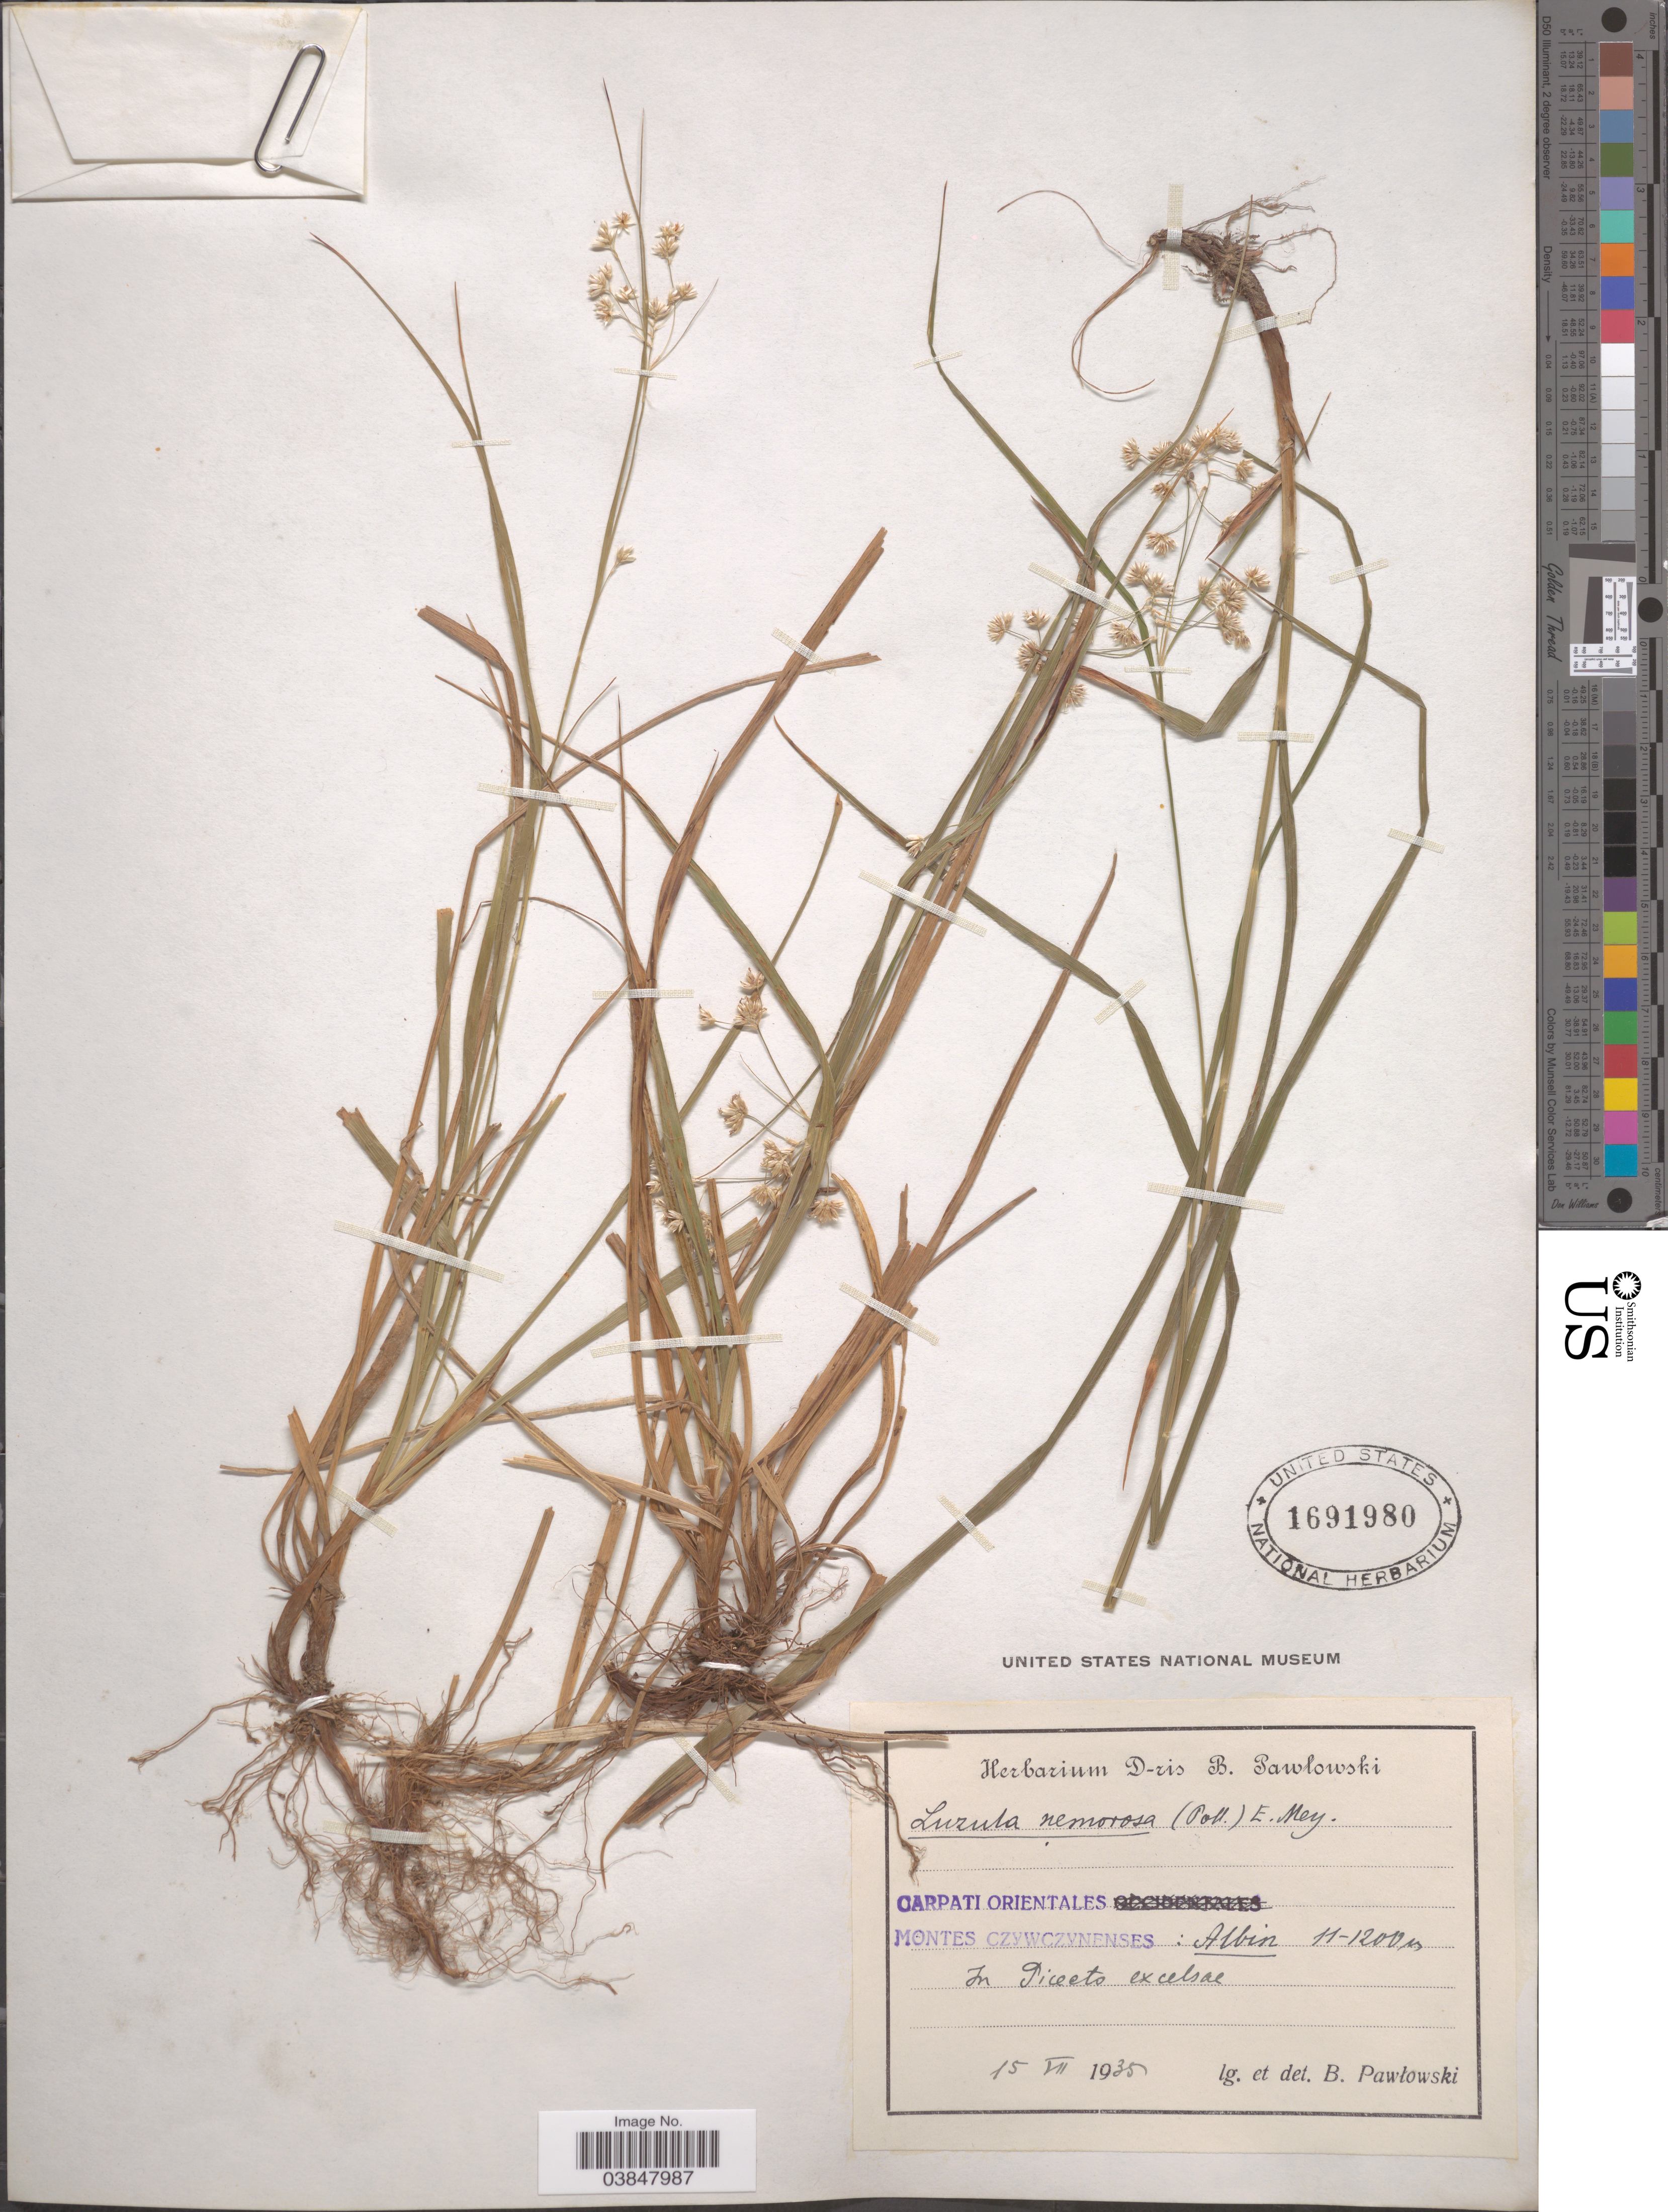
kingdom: Plantae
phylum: Tracheophyta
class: Liliopsida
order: Poales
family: Juncaceae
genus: Luzula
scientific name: Luzula luzuloides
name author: (Lam.) Dandy & Wilmott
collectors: B. Pawtowski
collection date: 1935-07-15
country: Poland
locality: Carpati Orientales. Montes Czywcznenses: Albin. In Piceets excelsae.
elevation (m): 1100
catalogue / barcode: US 1691980